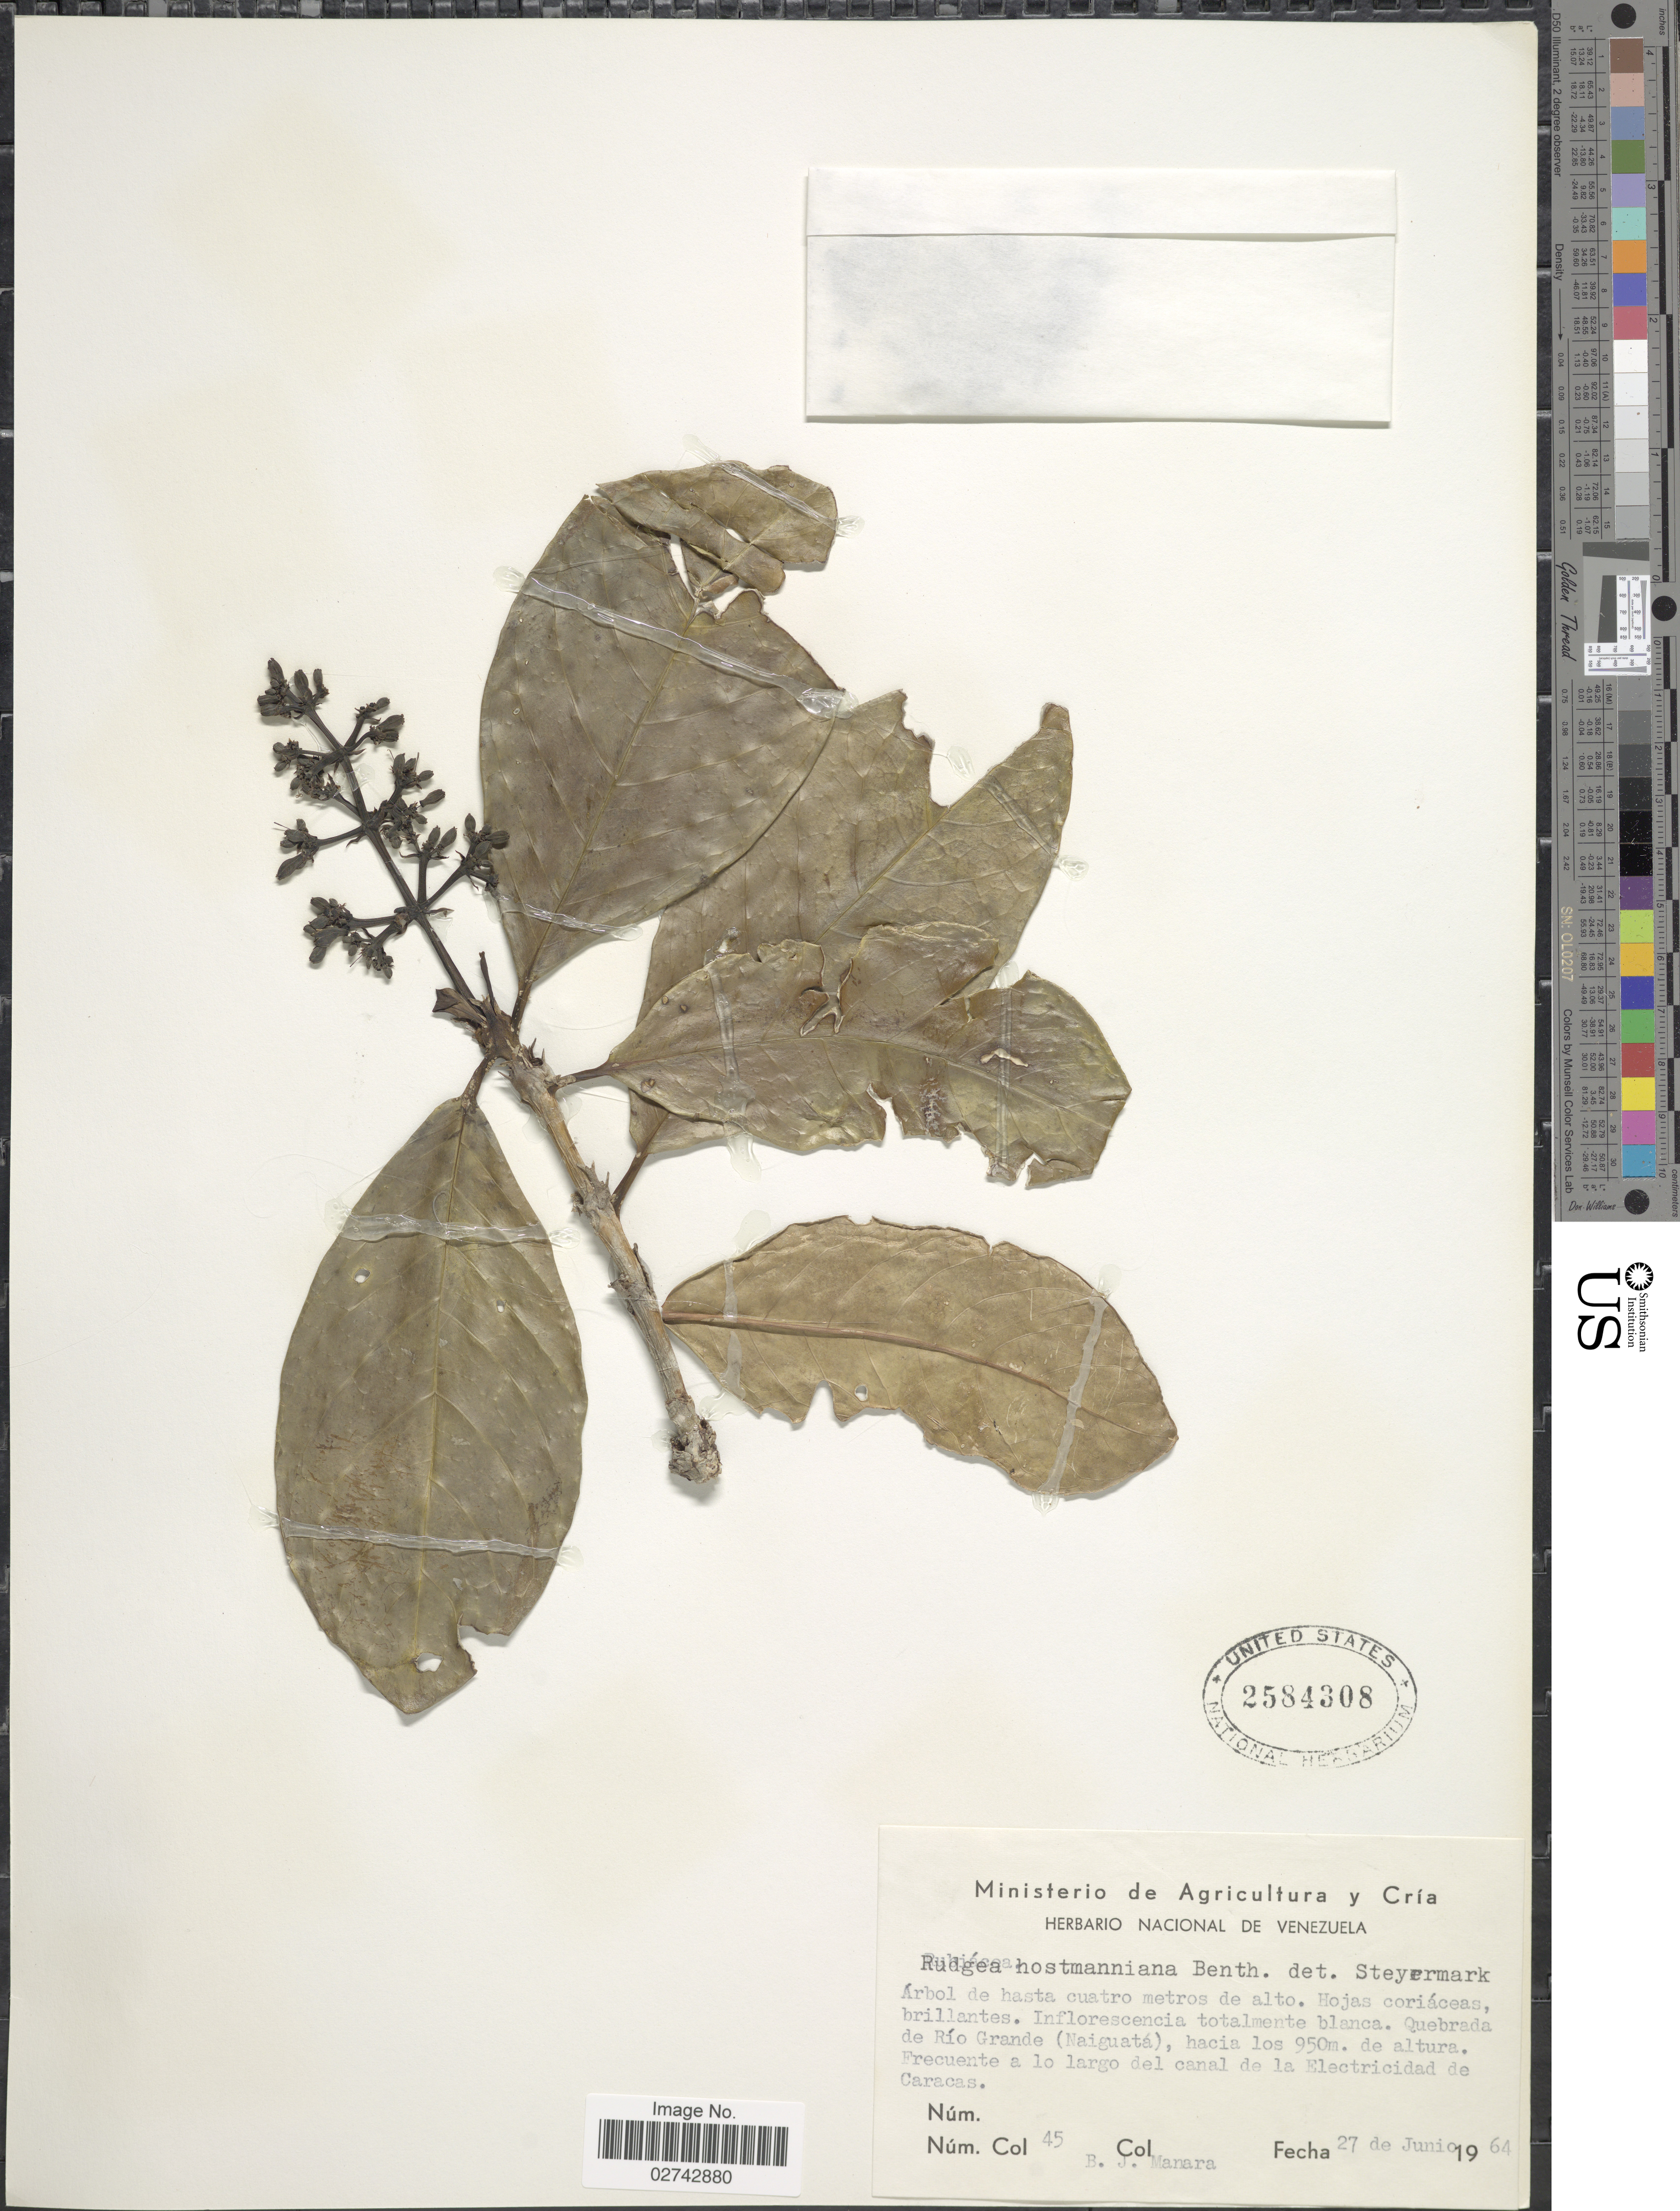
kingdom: Plantae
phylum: Tracheophyta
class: Magnoliopsida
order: Gentianales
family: Rubiaceae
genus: Rudgea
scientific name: Rudgea hostmanniana subsp. hostmanniana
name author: Benth.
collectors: B. Manara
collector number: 45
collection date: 1964-06-27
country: Venezuela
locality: Quebrada de Rio Grande (Naiguata), Frecuente a lo largo del canal de la Electricidad de Caracas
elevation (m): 950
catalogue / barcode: US 2584308